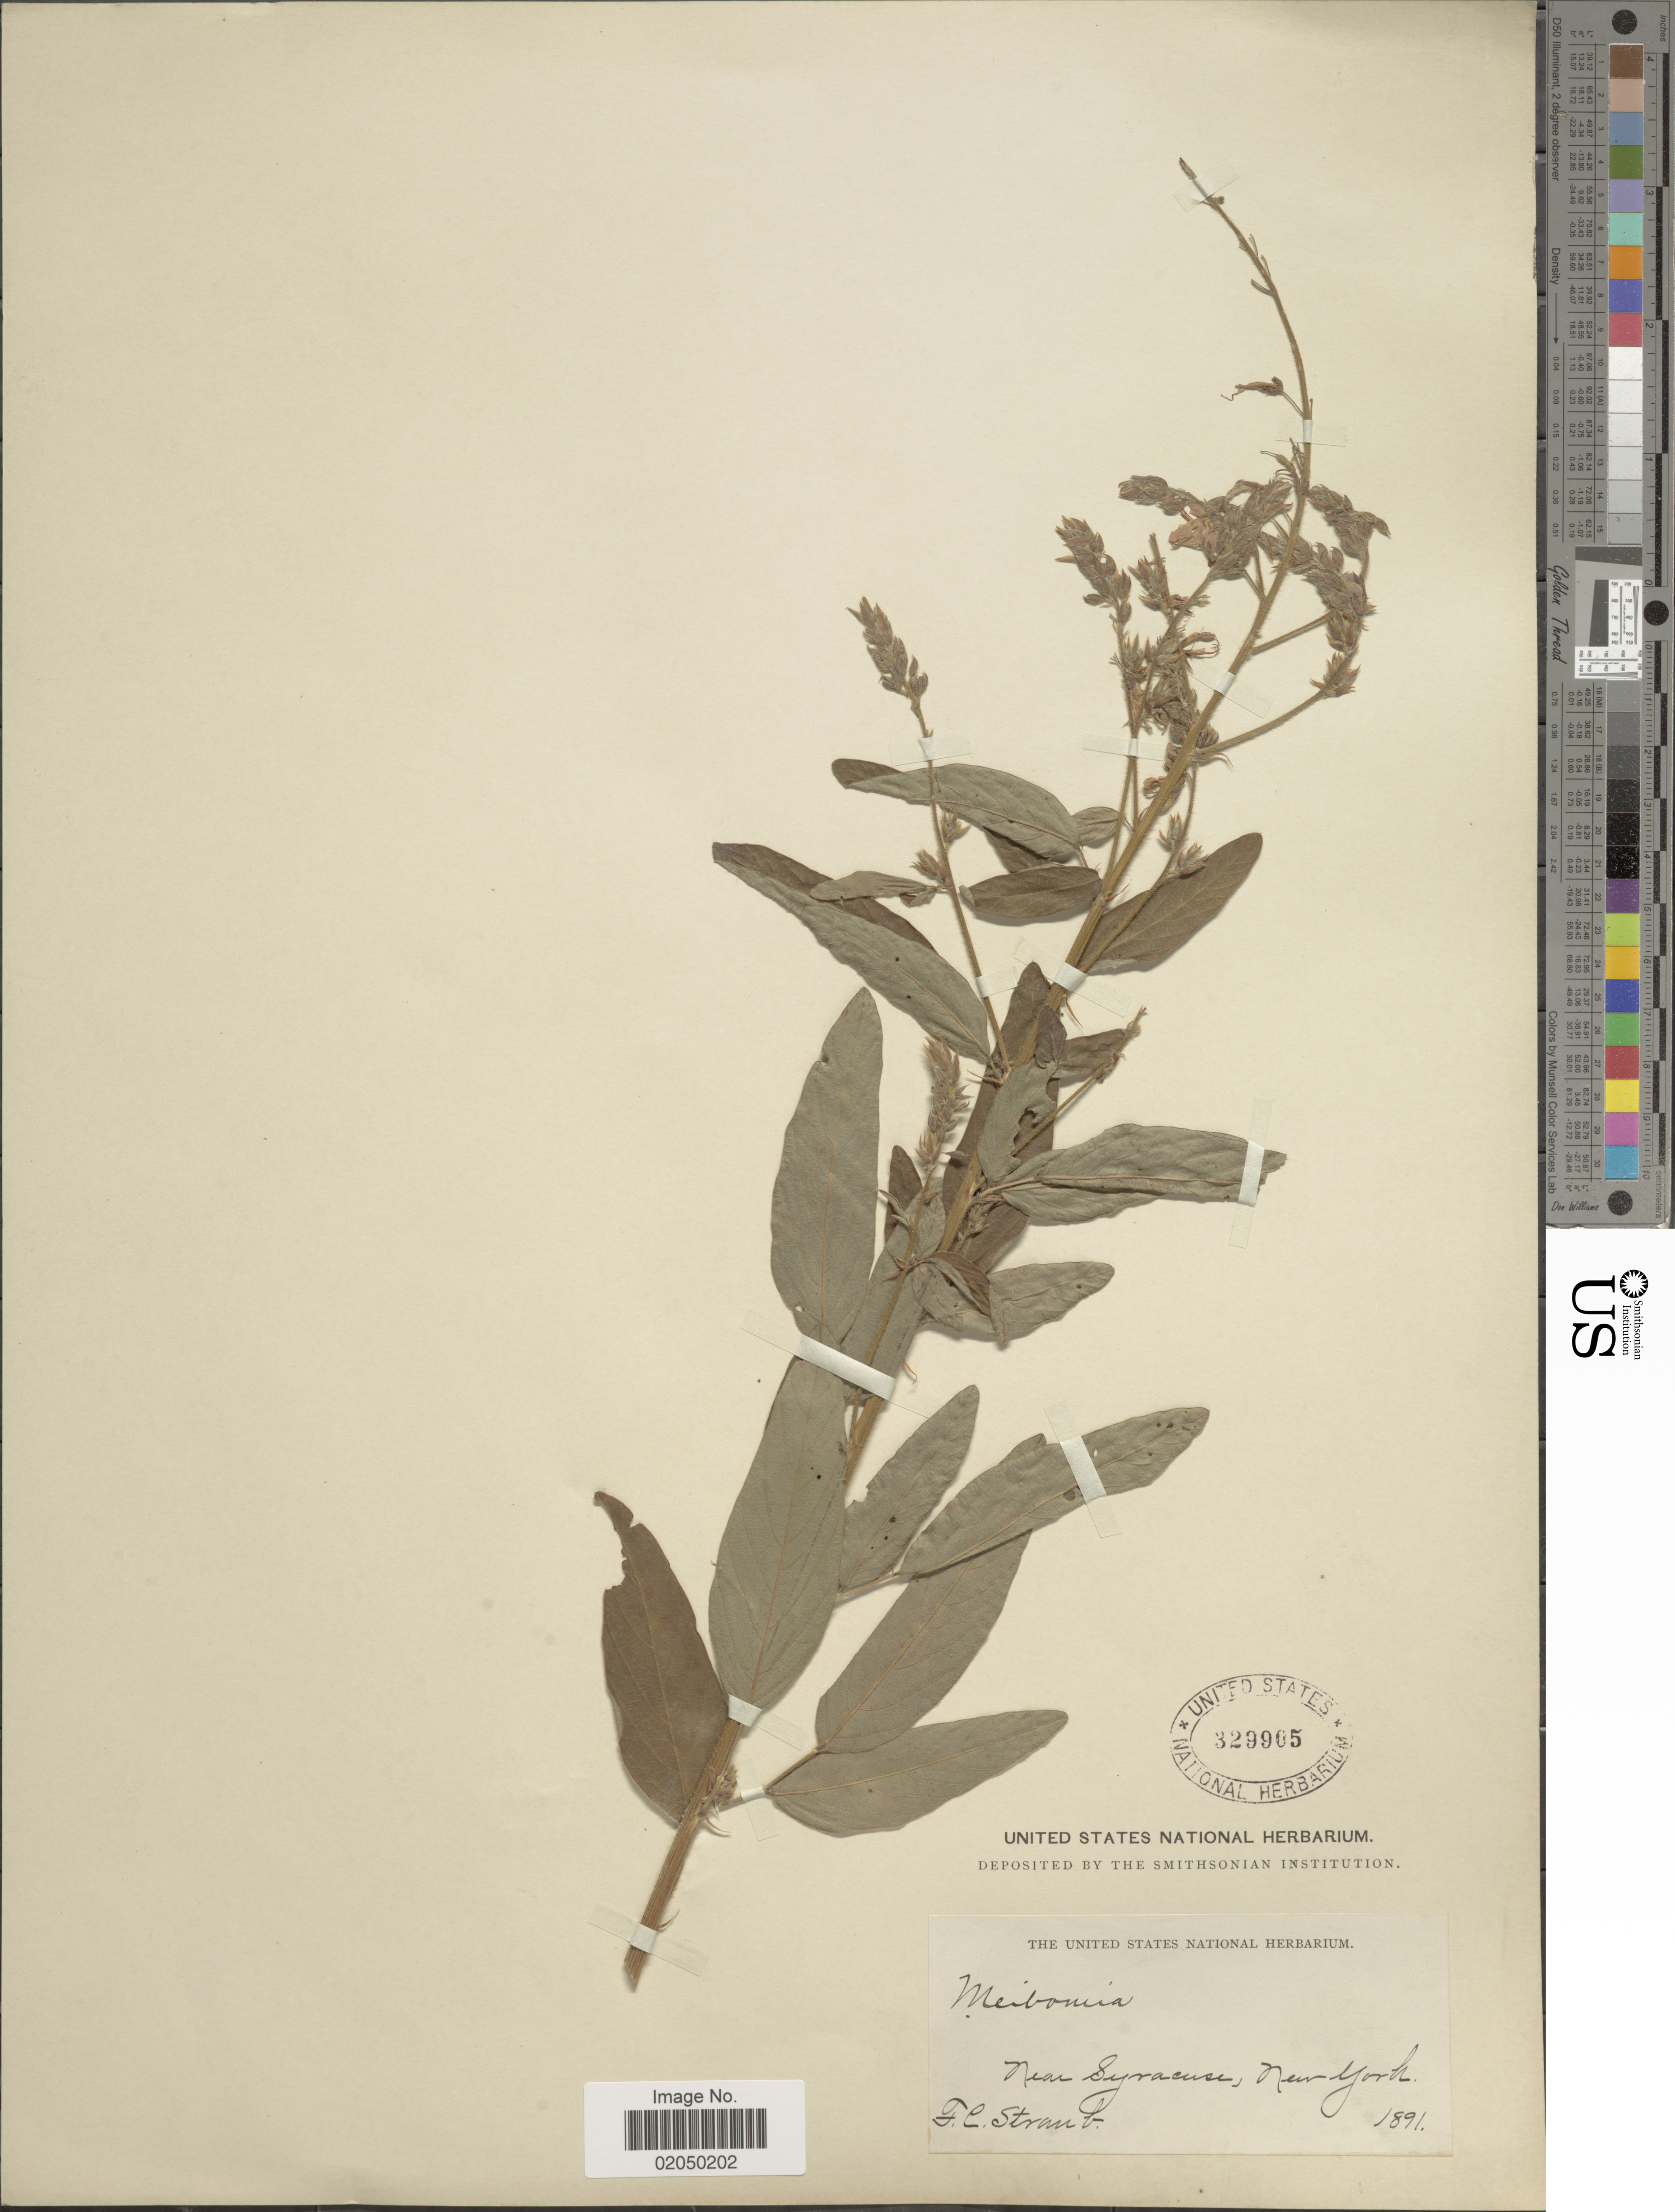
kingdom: Plantae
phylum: Tracheophyta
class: Magnoliopsida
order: Fabales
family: Fabaceae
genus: Desmodium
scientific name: Desmodium canadense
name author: (L.) DC.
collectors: F. Straub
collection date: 1891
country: United States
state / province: New York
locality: Near Syracuse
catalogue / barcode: US 329905